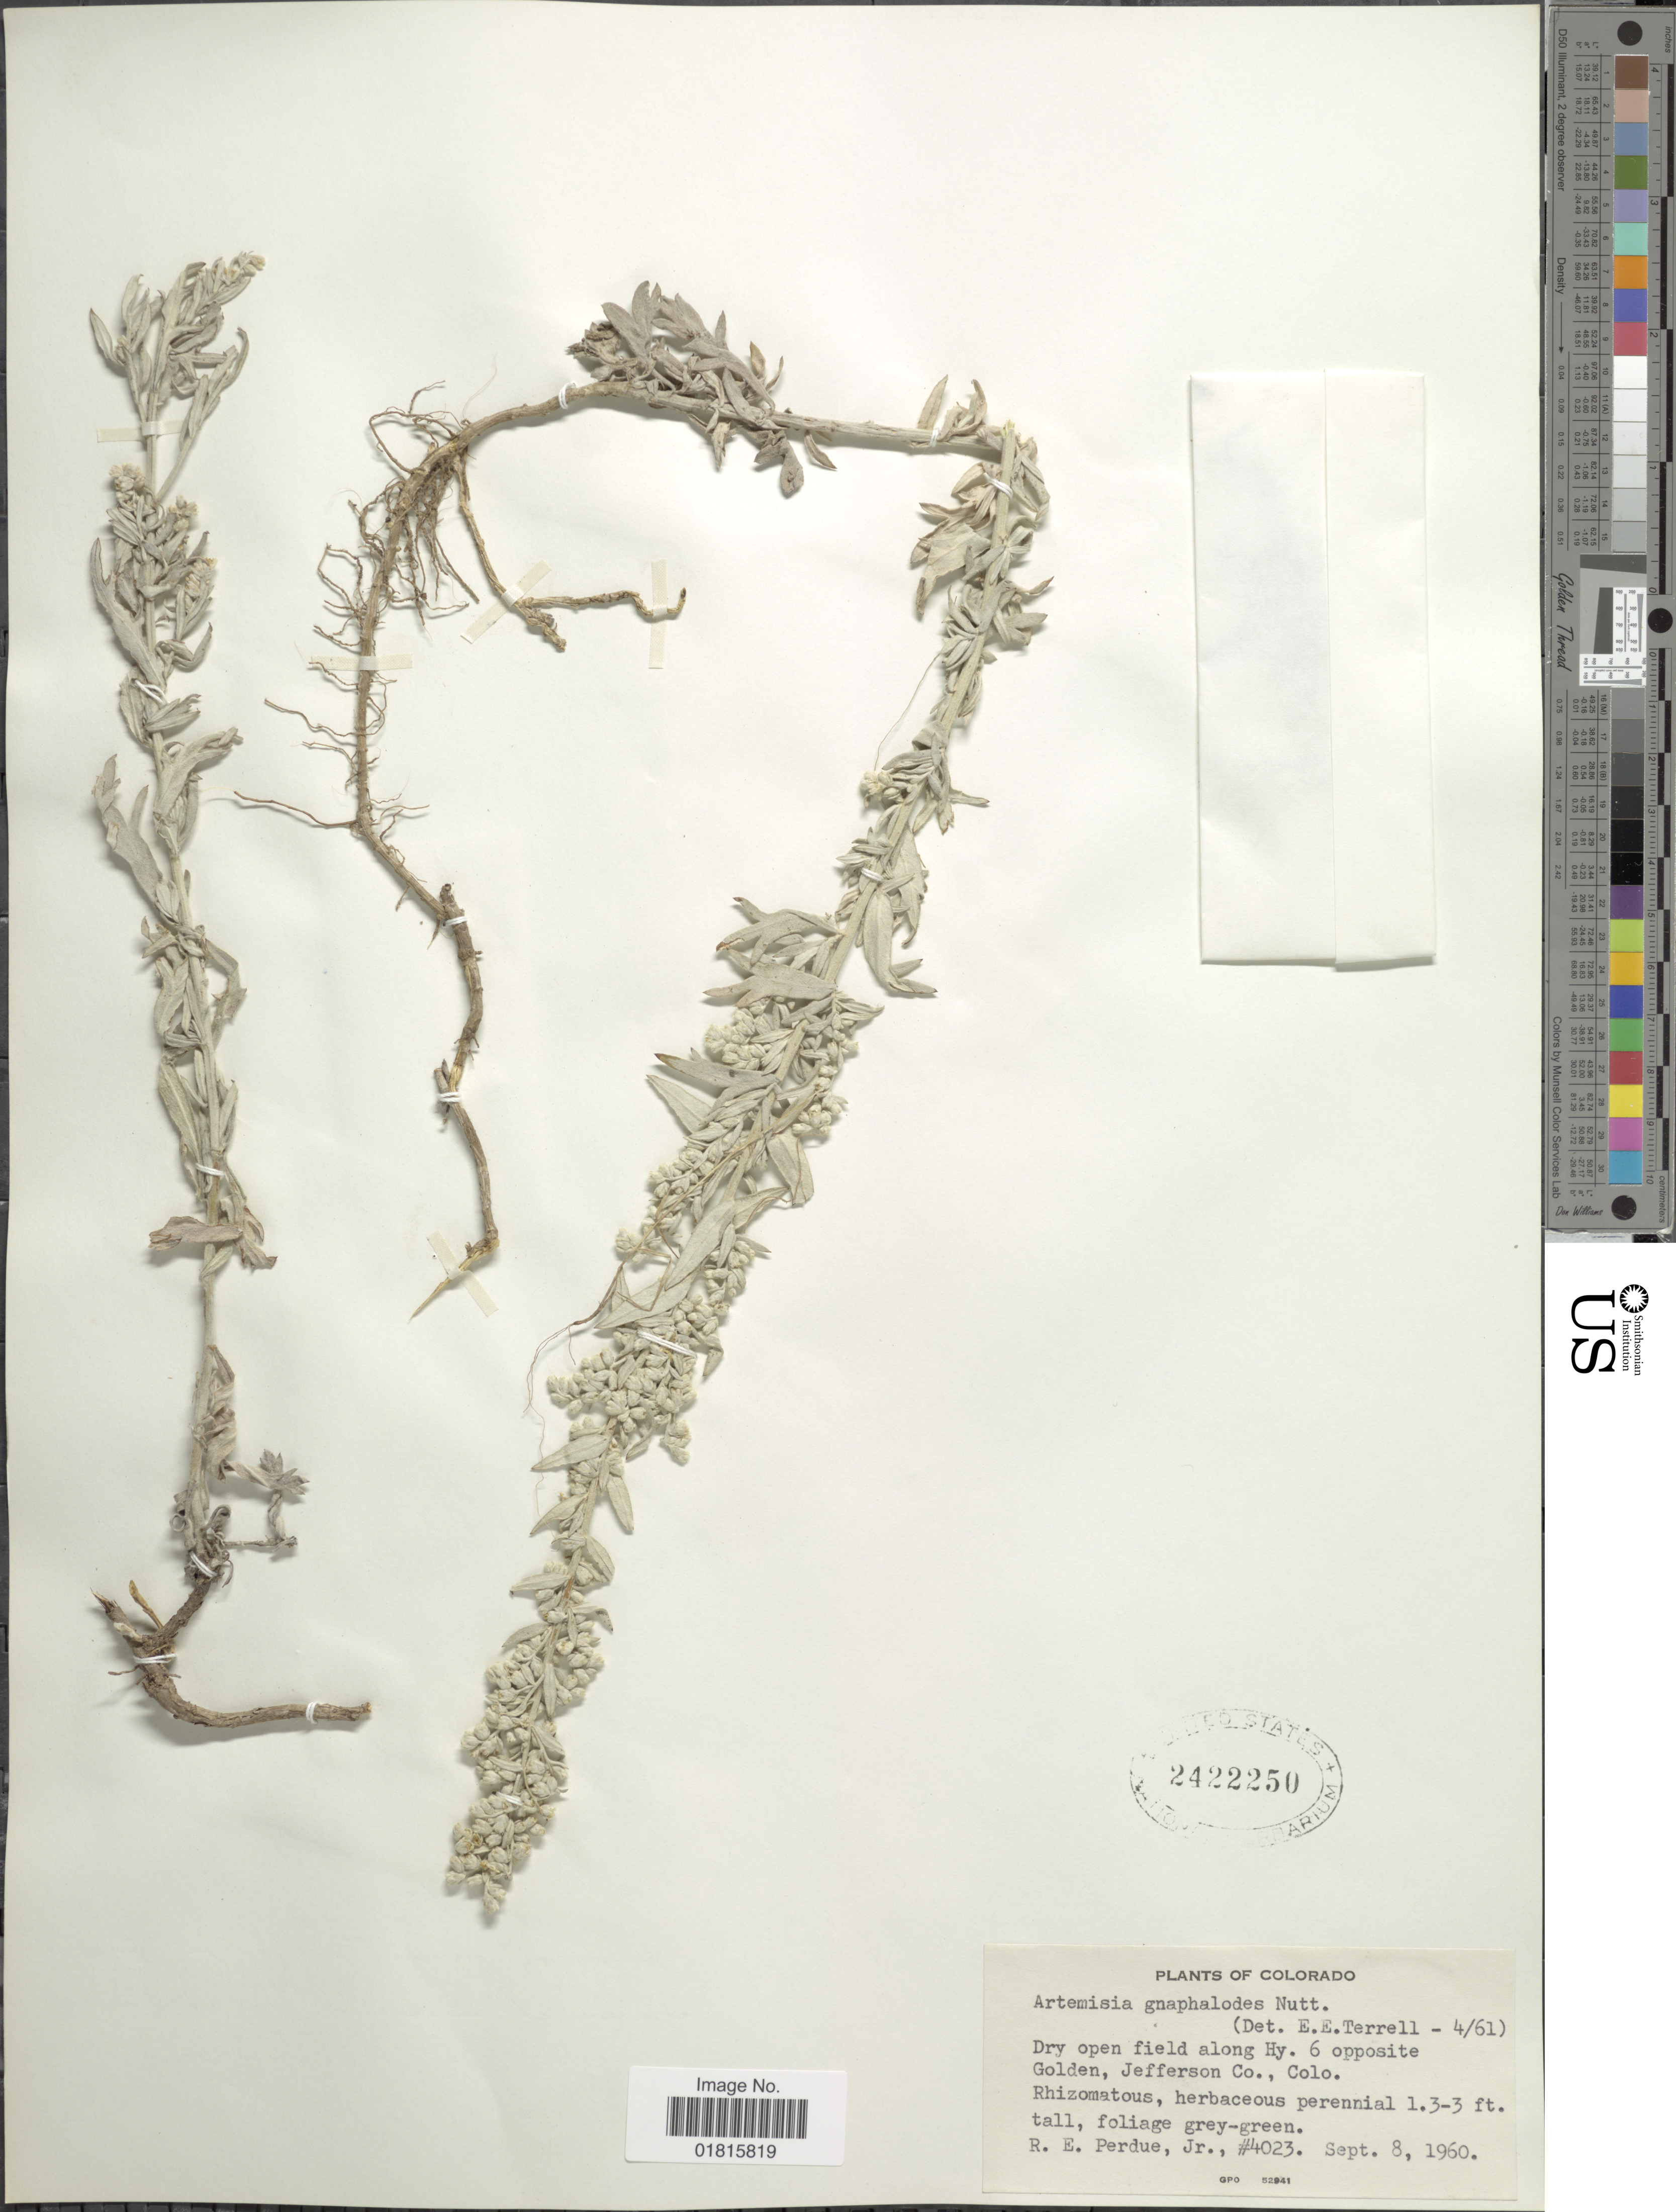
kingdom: Plantae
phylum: Tracheophyta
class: Magnoliopsida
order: Asterales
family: Asteraceae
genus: Artemisia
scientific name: Artemisia gnaphaloides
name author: Nutt.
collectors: R. E. Perdue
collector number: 4023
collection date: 1960-09-08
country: United States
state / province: Colorado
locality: Dry open field along Hy. 6 opposite Golden, Jefferson Co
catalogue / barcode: US 2422250